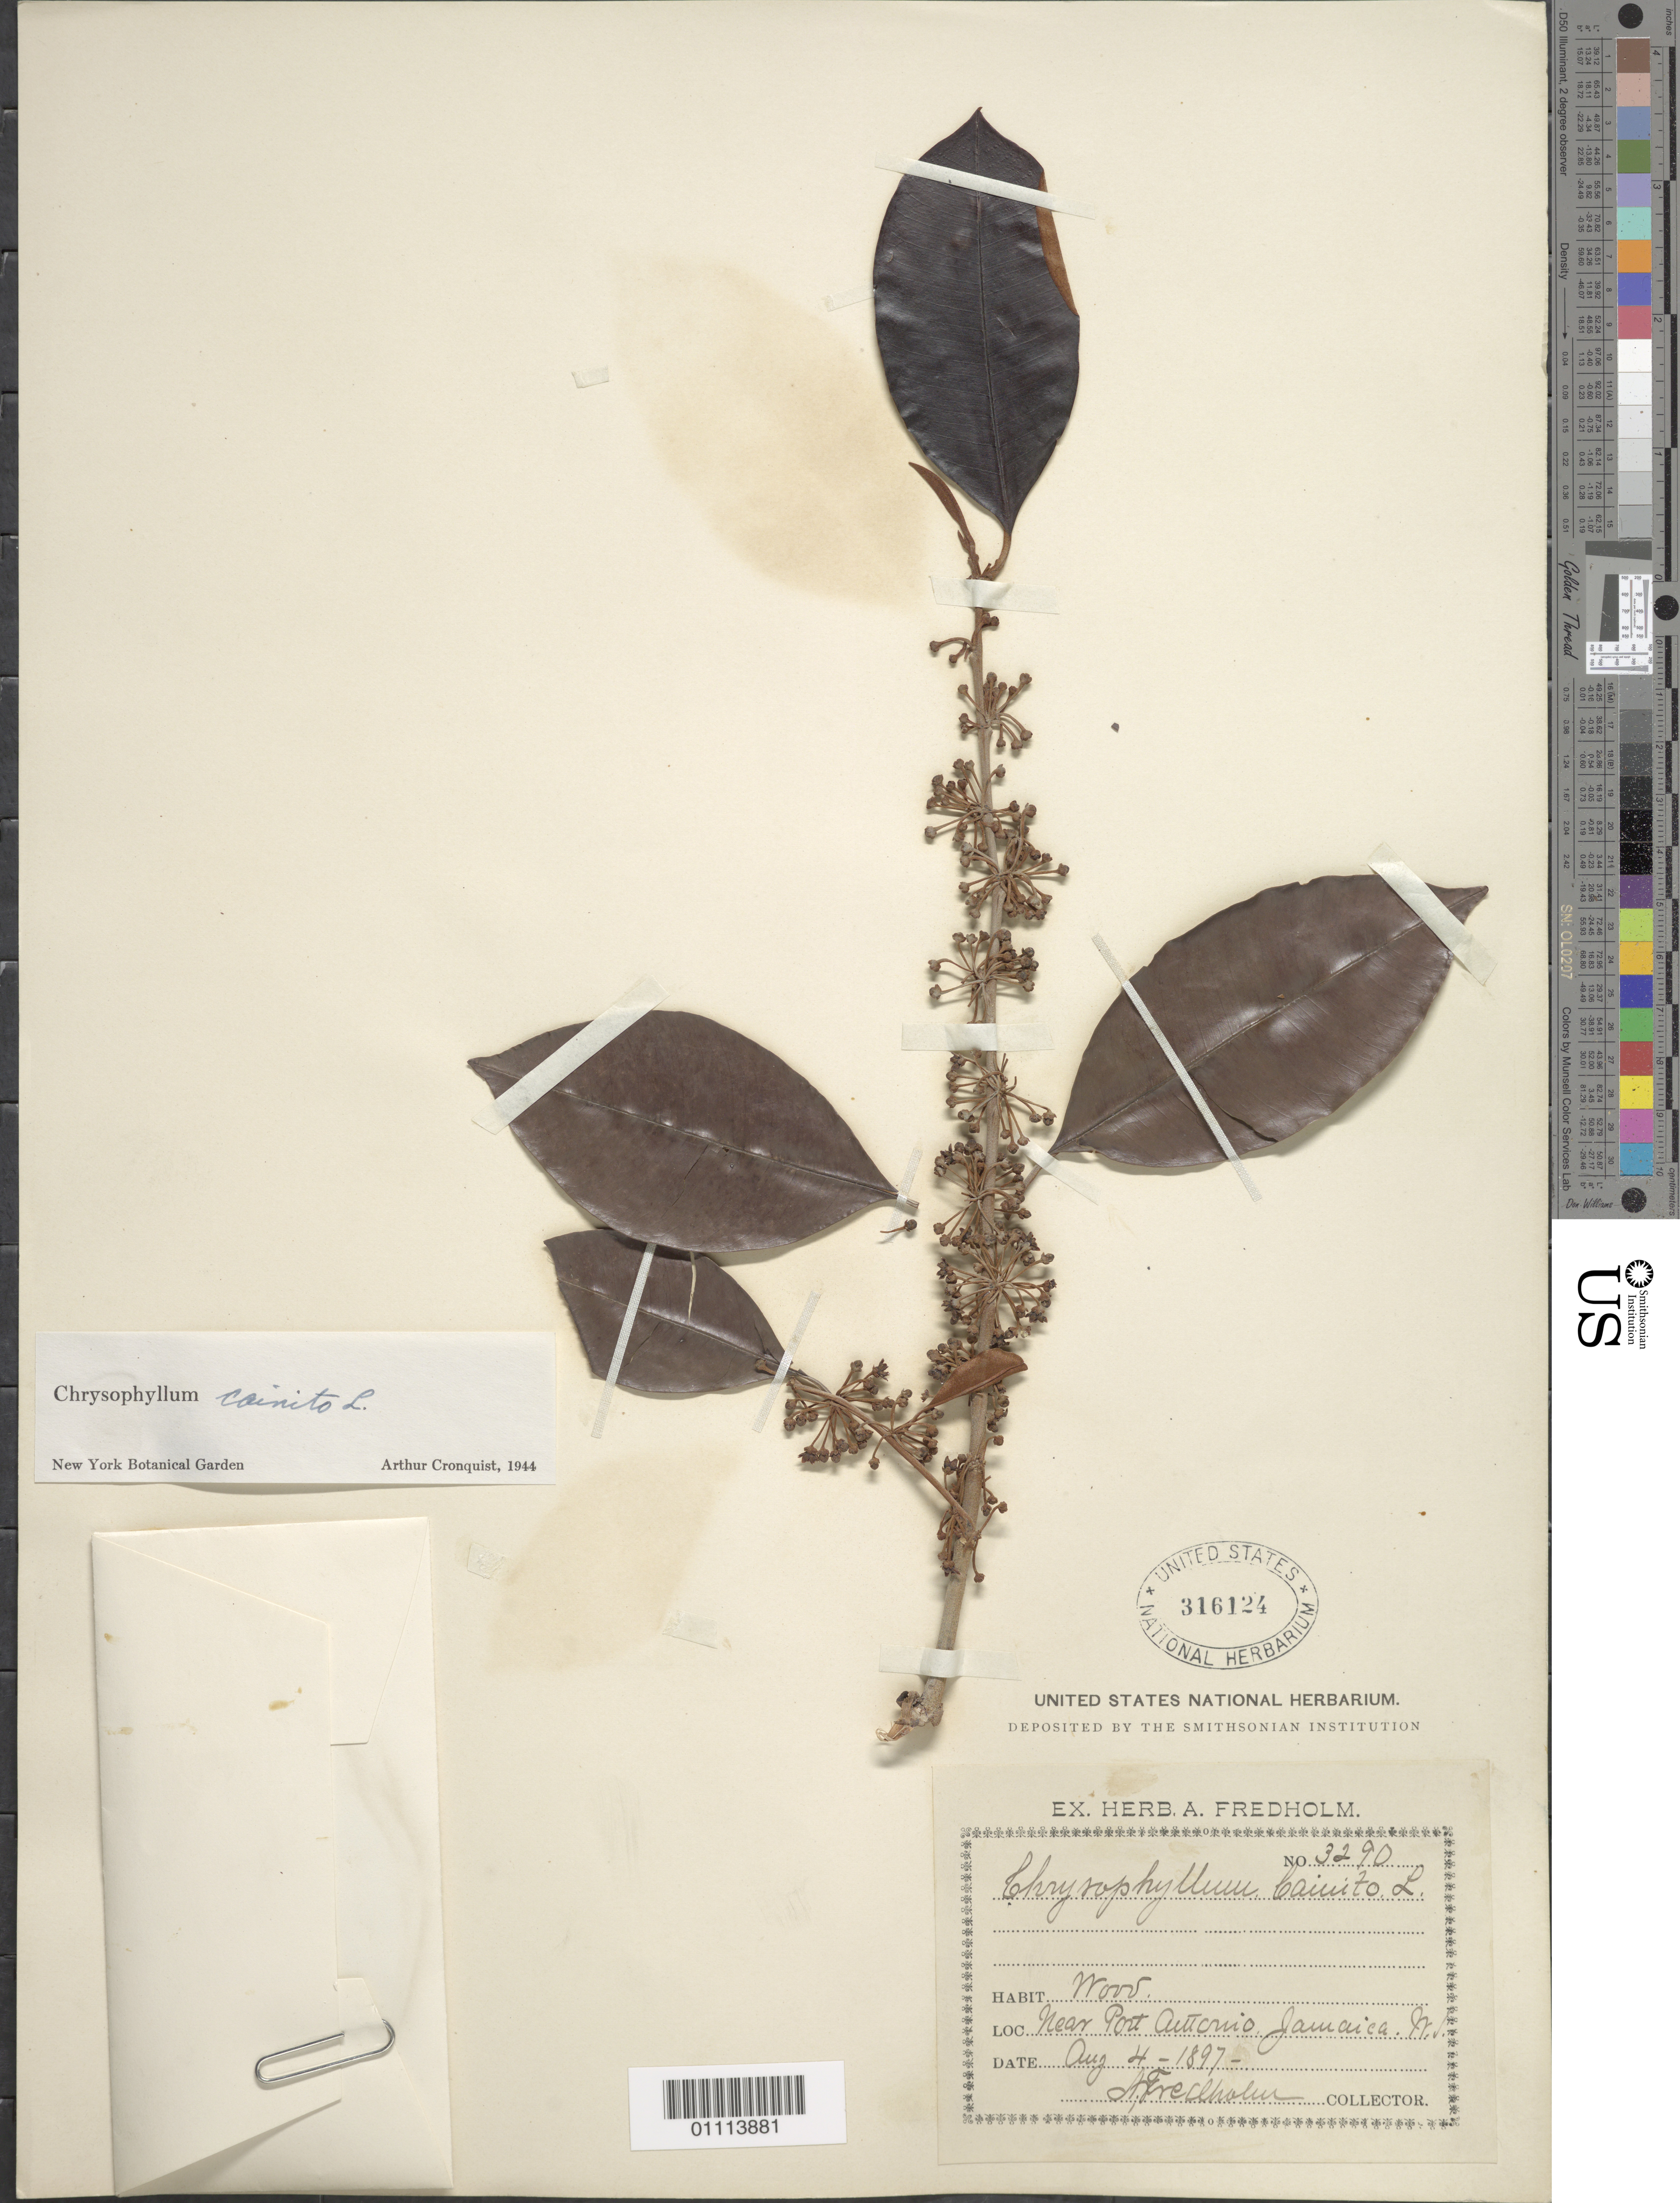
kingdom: Plantae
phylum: Tracheophyta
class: Magnoliopsida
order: Ericales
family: Sapotaceae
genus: Chrysophyllum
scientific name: Chrysophyllum cainito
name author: L.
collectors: A. Fredholm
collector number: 3290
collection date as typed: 04 Aug 1897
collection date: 1897-08-04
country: Jamaica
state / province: Portland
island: Jamaica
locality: Wood, near Port Antonio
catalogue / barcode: US 316124